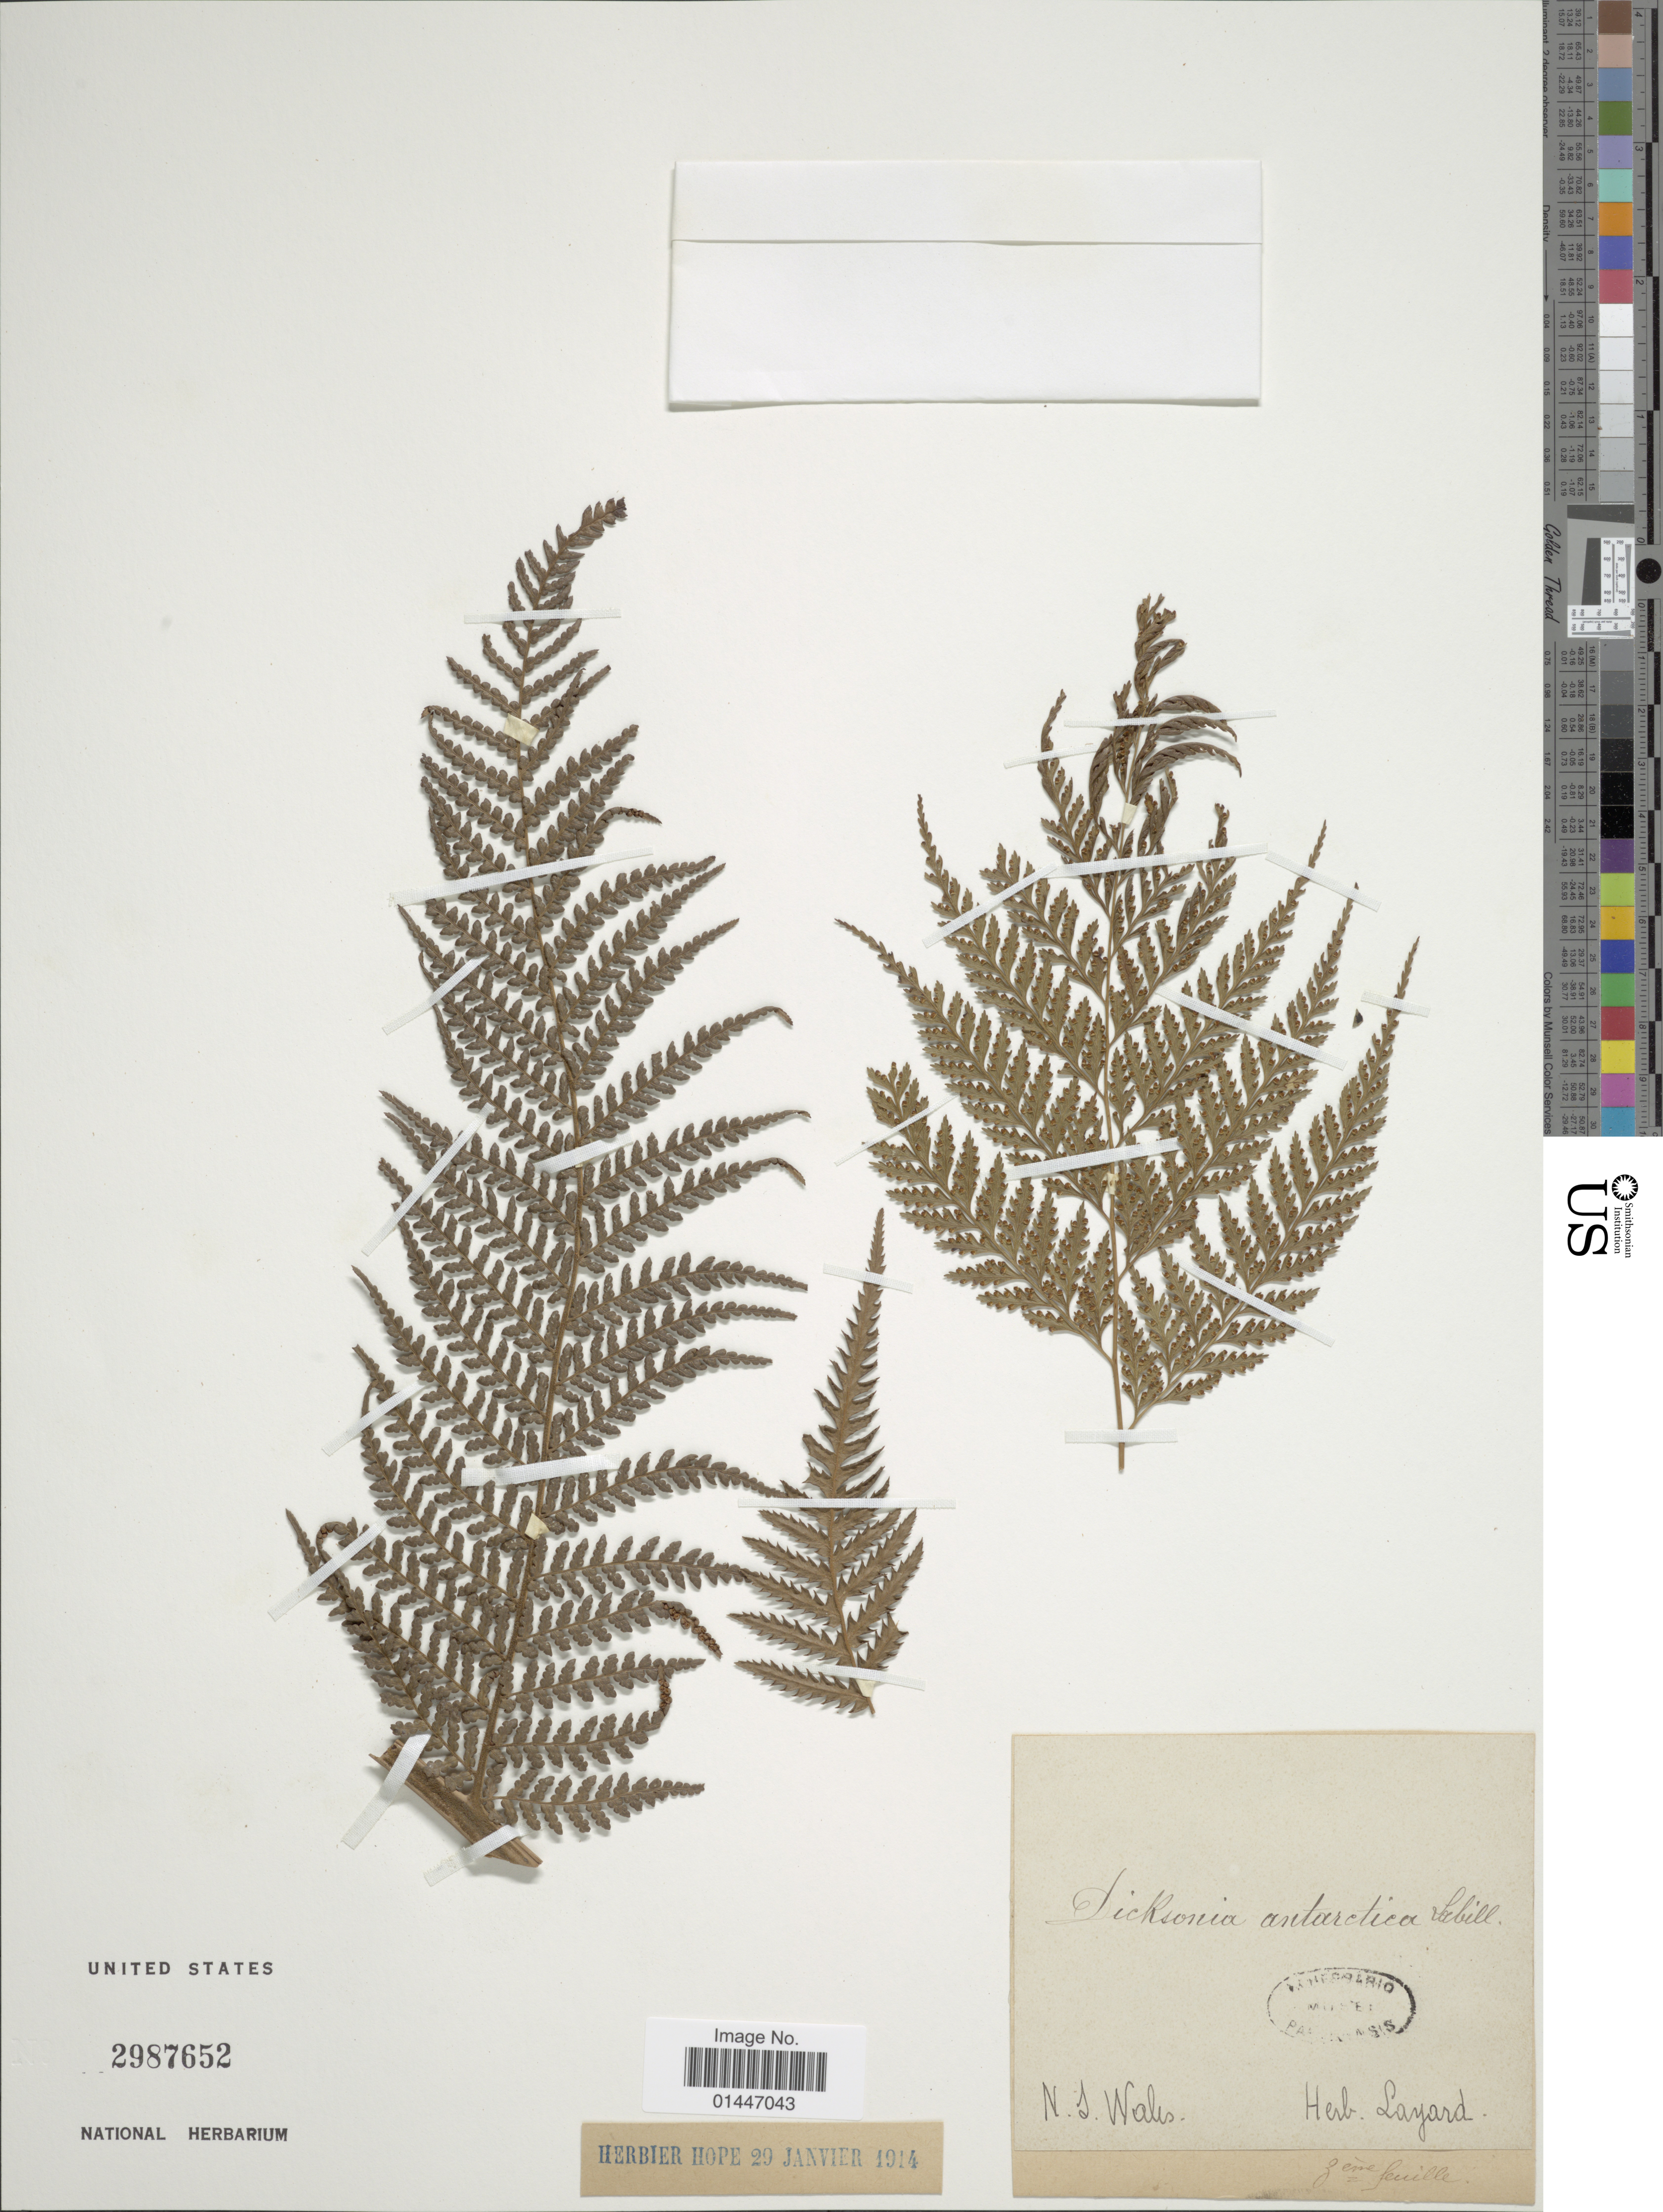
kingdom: Plantae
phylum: Tracheophyta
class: Polypodiopsida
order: Cyatheales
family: Dicksoniaceae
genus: Dicksonia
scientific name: Dicksonia antarctica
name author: Labill.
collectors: ex herb. Layard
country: Australia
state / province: New South Wales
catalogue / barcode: US 2987652